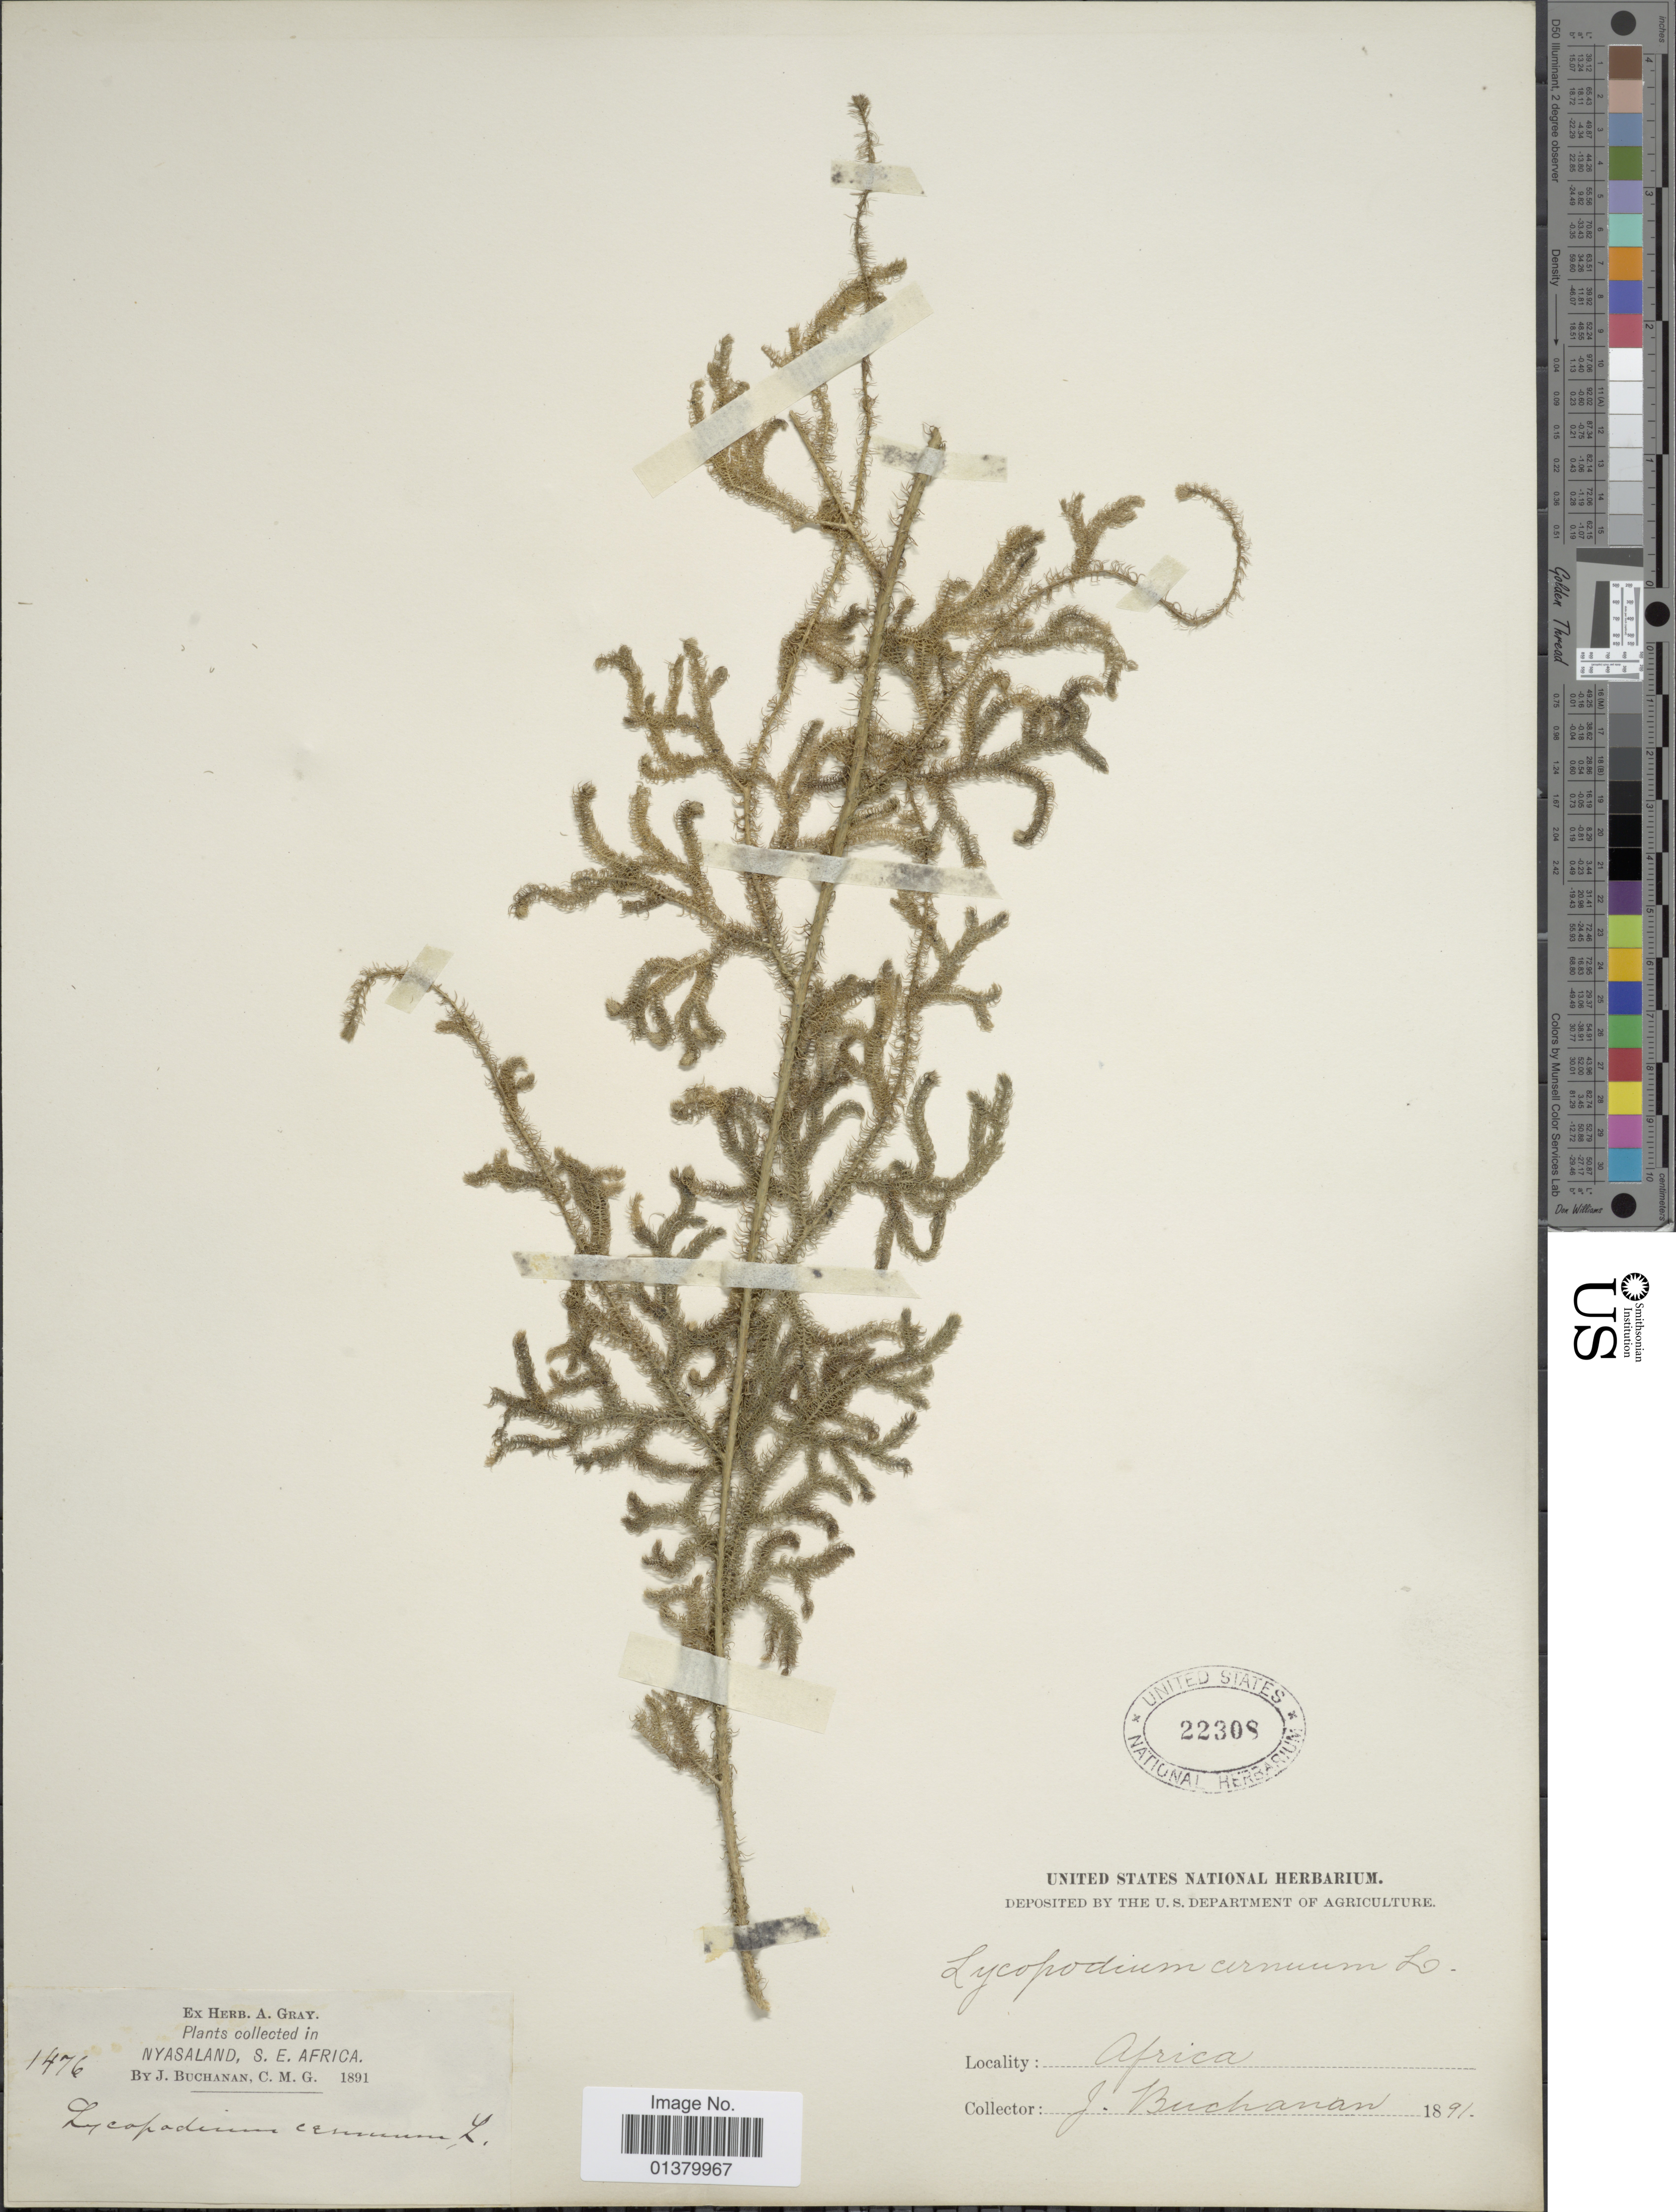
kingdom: Plantae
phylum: Tracheophyta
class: Lycopodiopsida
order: Lycopodiales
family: Lycopodiaceae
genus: Palhinhaea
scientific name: Palhinhaea cernua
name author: (L.) Vasc. & Franco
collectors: J. Buchanan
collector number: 1476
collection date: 1891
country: Malawi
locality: Nyasaland, S.E. Africa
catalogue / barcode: US 22308